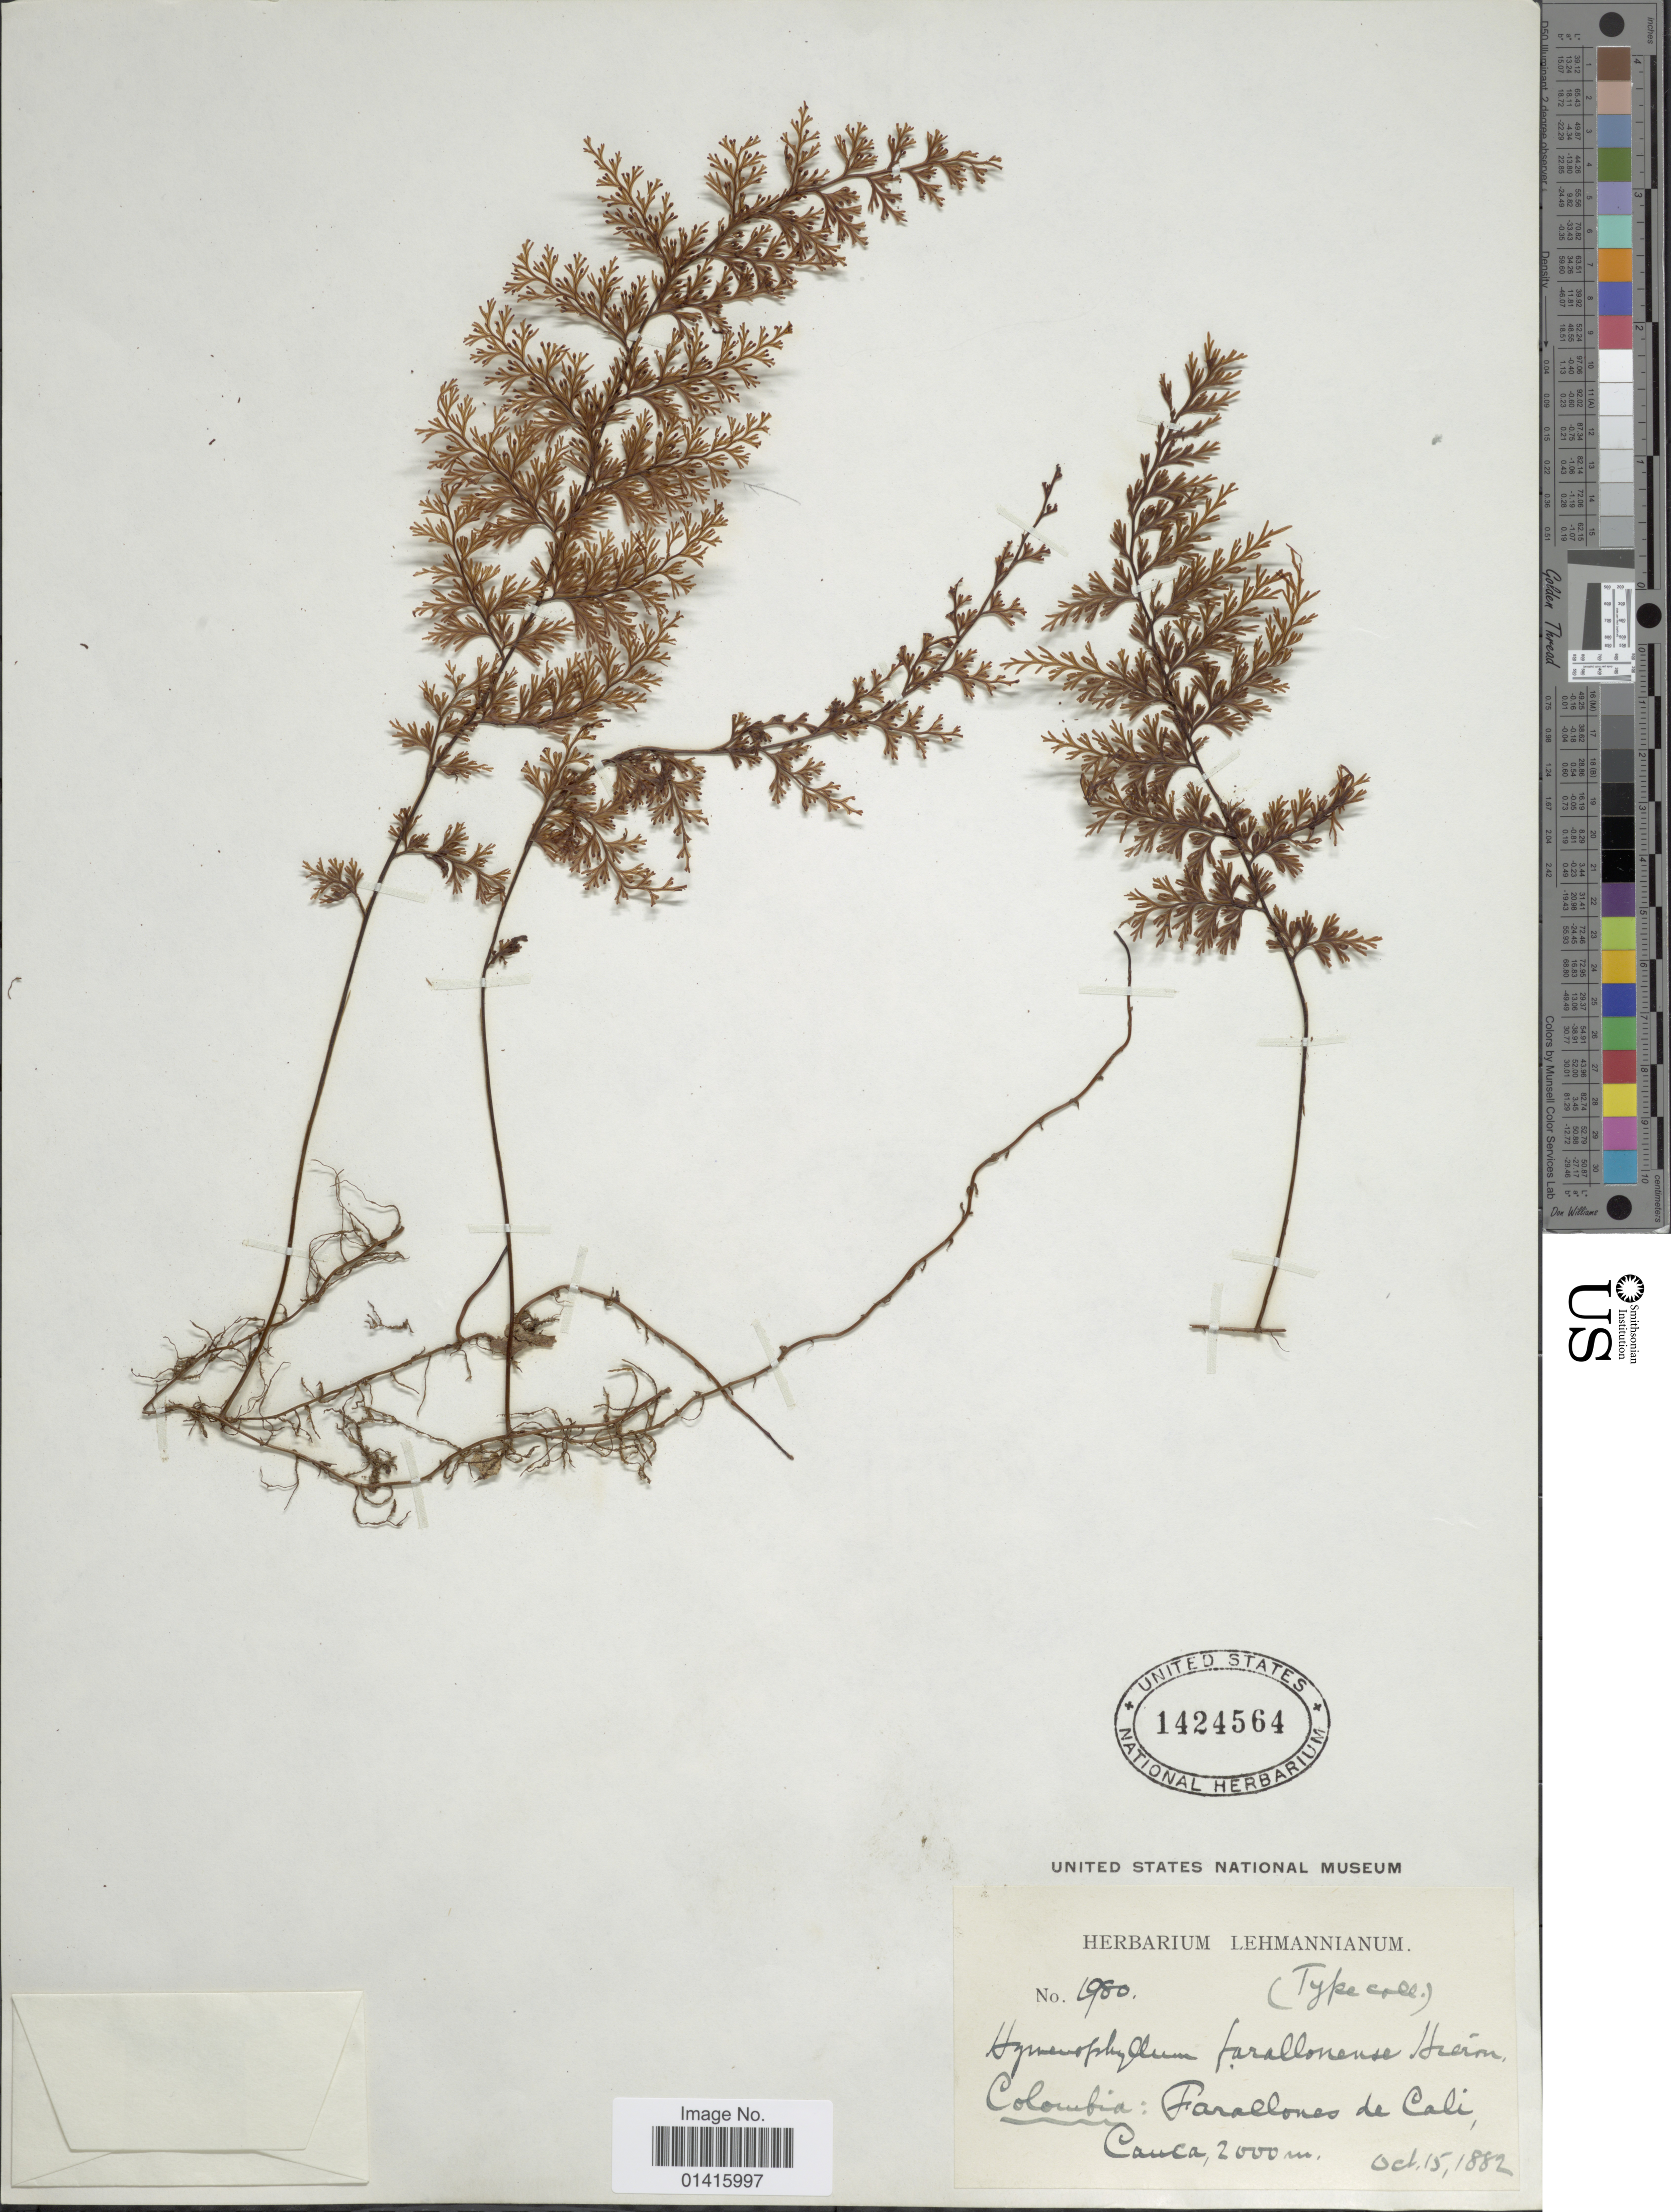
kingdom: Plantae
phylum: Tracheophyta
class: Polypodiopsida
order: Hymenophyllales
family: Hymenophyllaceae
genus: Hymenophyllum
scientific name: Hymenophyllum fendlerianum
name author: J.W. Sturm in Mart.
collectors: ex herb. Lehmannianum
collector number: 1980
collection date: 1882-10-15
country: Colombia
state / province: Cauca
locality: Colombia: Farallones de Cali, Cauca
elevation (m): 2000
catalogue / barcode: US 1424564